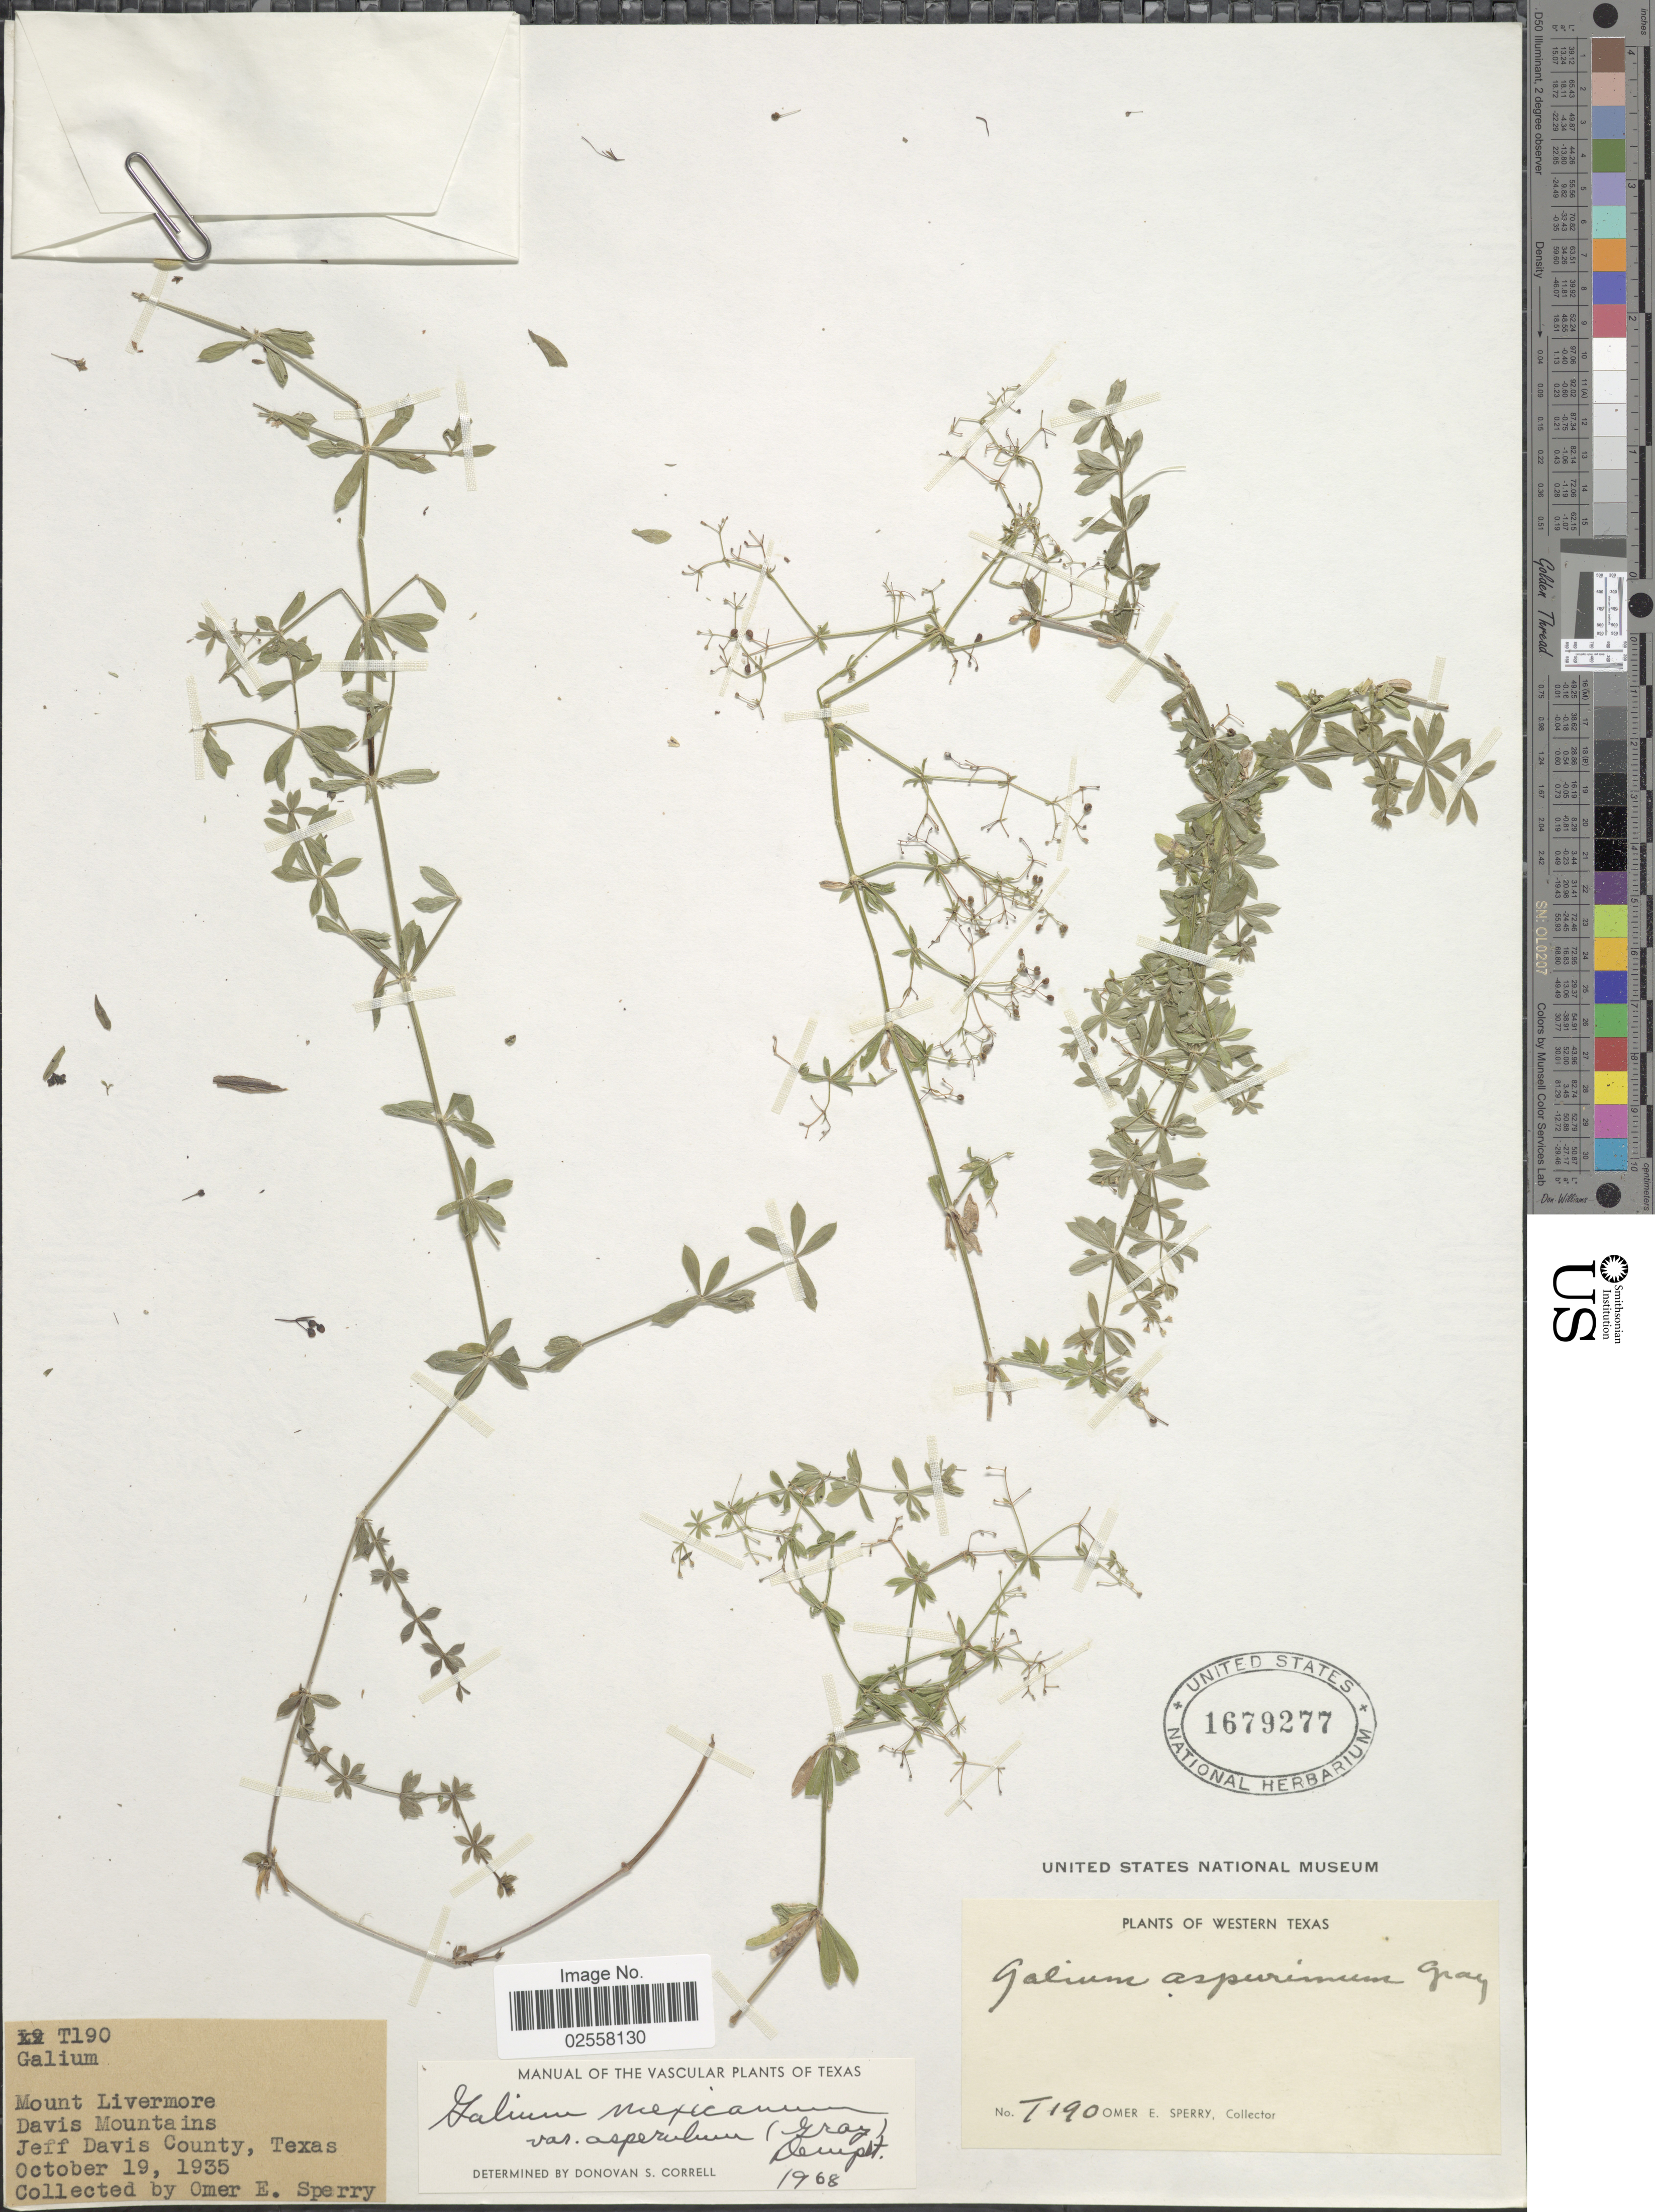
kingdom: Plantae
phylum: Tracheophyta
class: Magnoliopsida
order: Gentianales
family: Rubiaceae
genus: Galium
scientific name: Galium mexicanum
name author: Kunth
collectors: O. E. Sperry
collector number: T190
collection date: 1935-10-19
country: United States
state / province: Texas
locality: Western Texas, Mount Livermore, Davis Mountains, Jeff Davis County.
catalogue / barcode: US 1679277